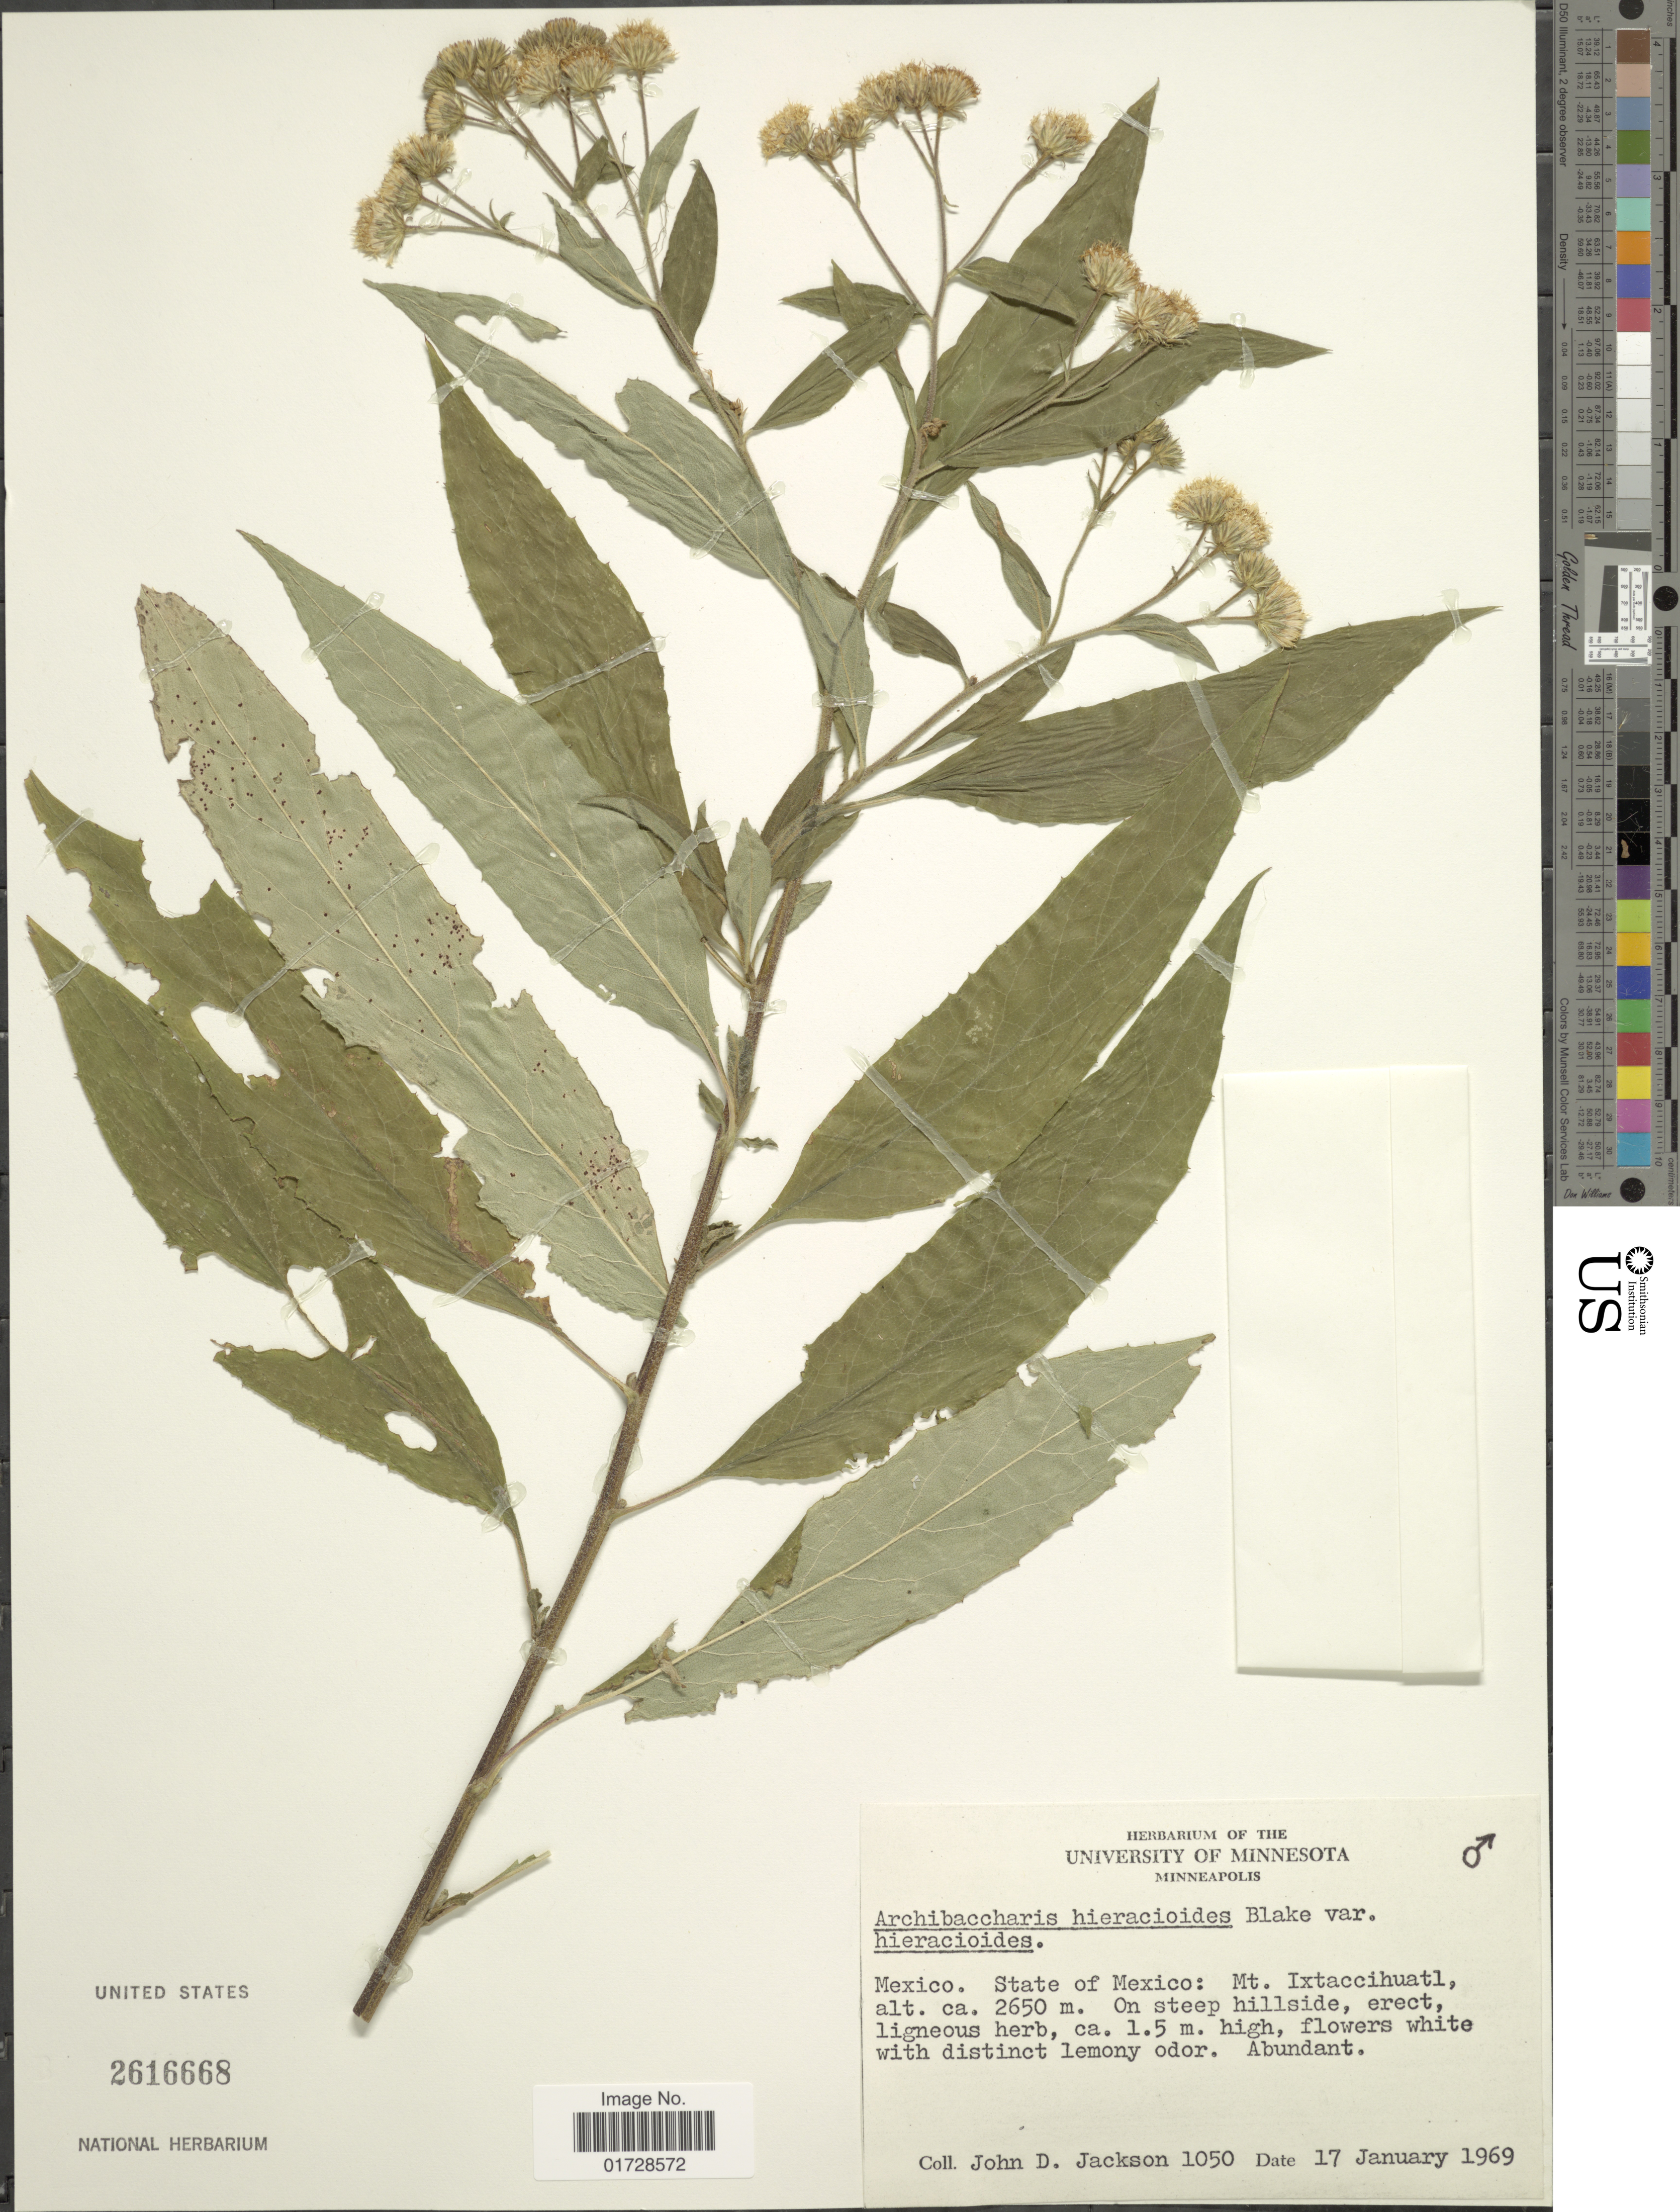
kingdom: Plantae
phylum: Tracheophyta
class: Magnoliopsida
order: Asterales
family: Asteraceae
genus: Archibaccharis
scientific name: Archibaccharis hieracioides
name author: (S.F. Blake) S.F. Blake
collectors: J. Jackson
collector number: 1050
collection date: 1969-01-17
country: Mexico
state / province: México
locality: Mt. Ixtaccihuatl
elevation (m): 2650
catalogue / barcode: US 2616668